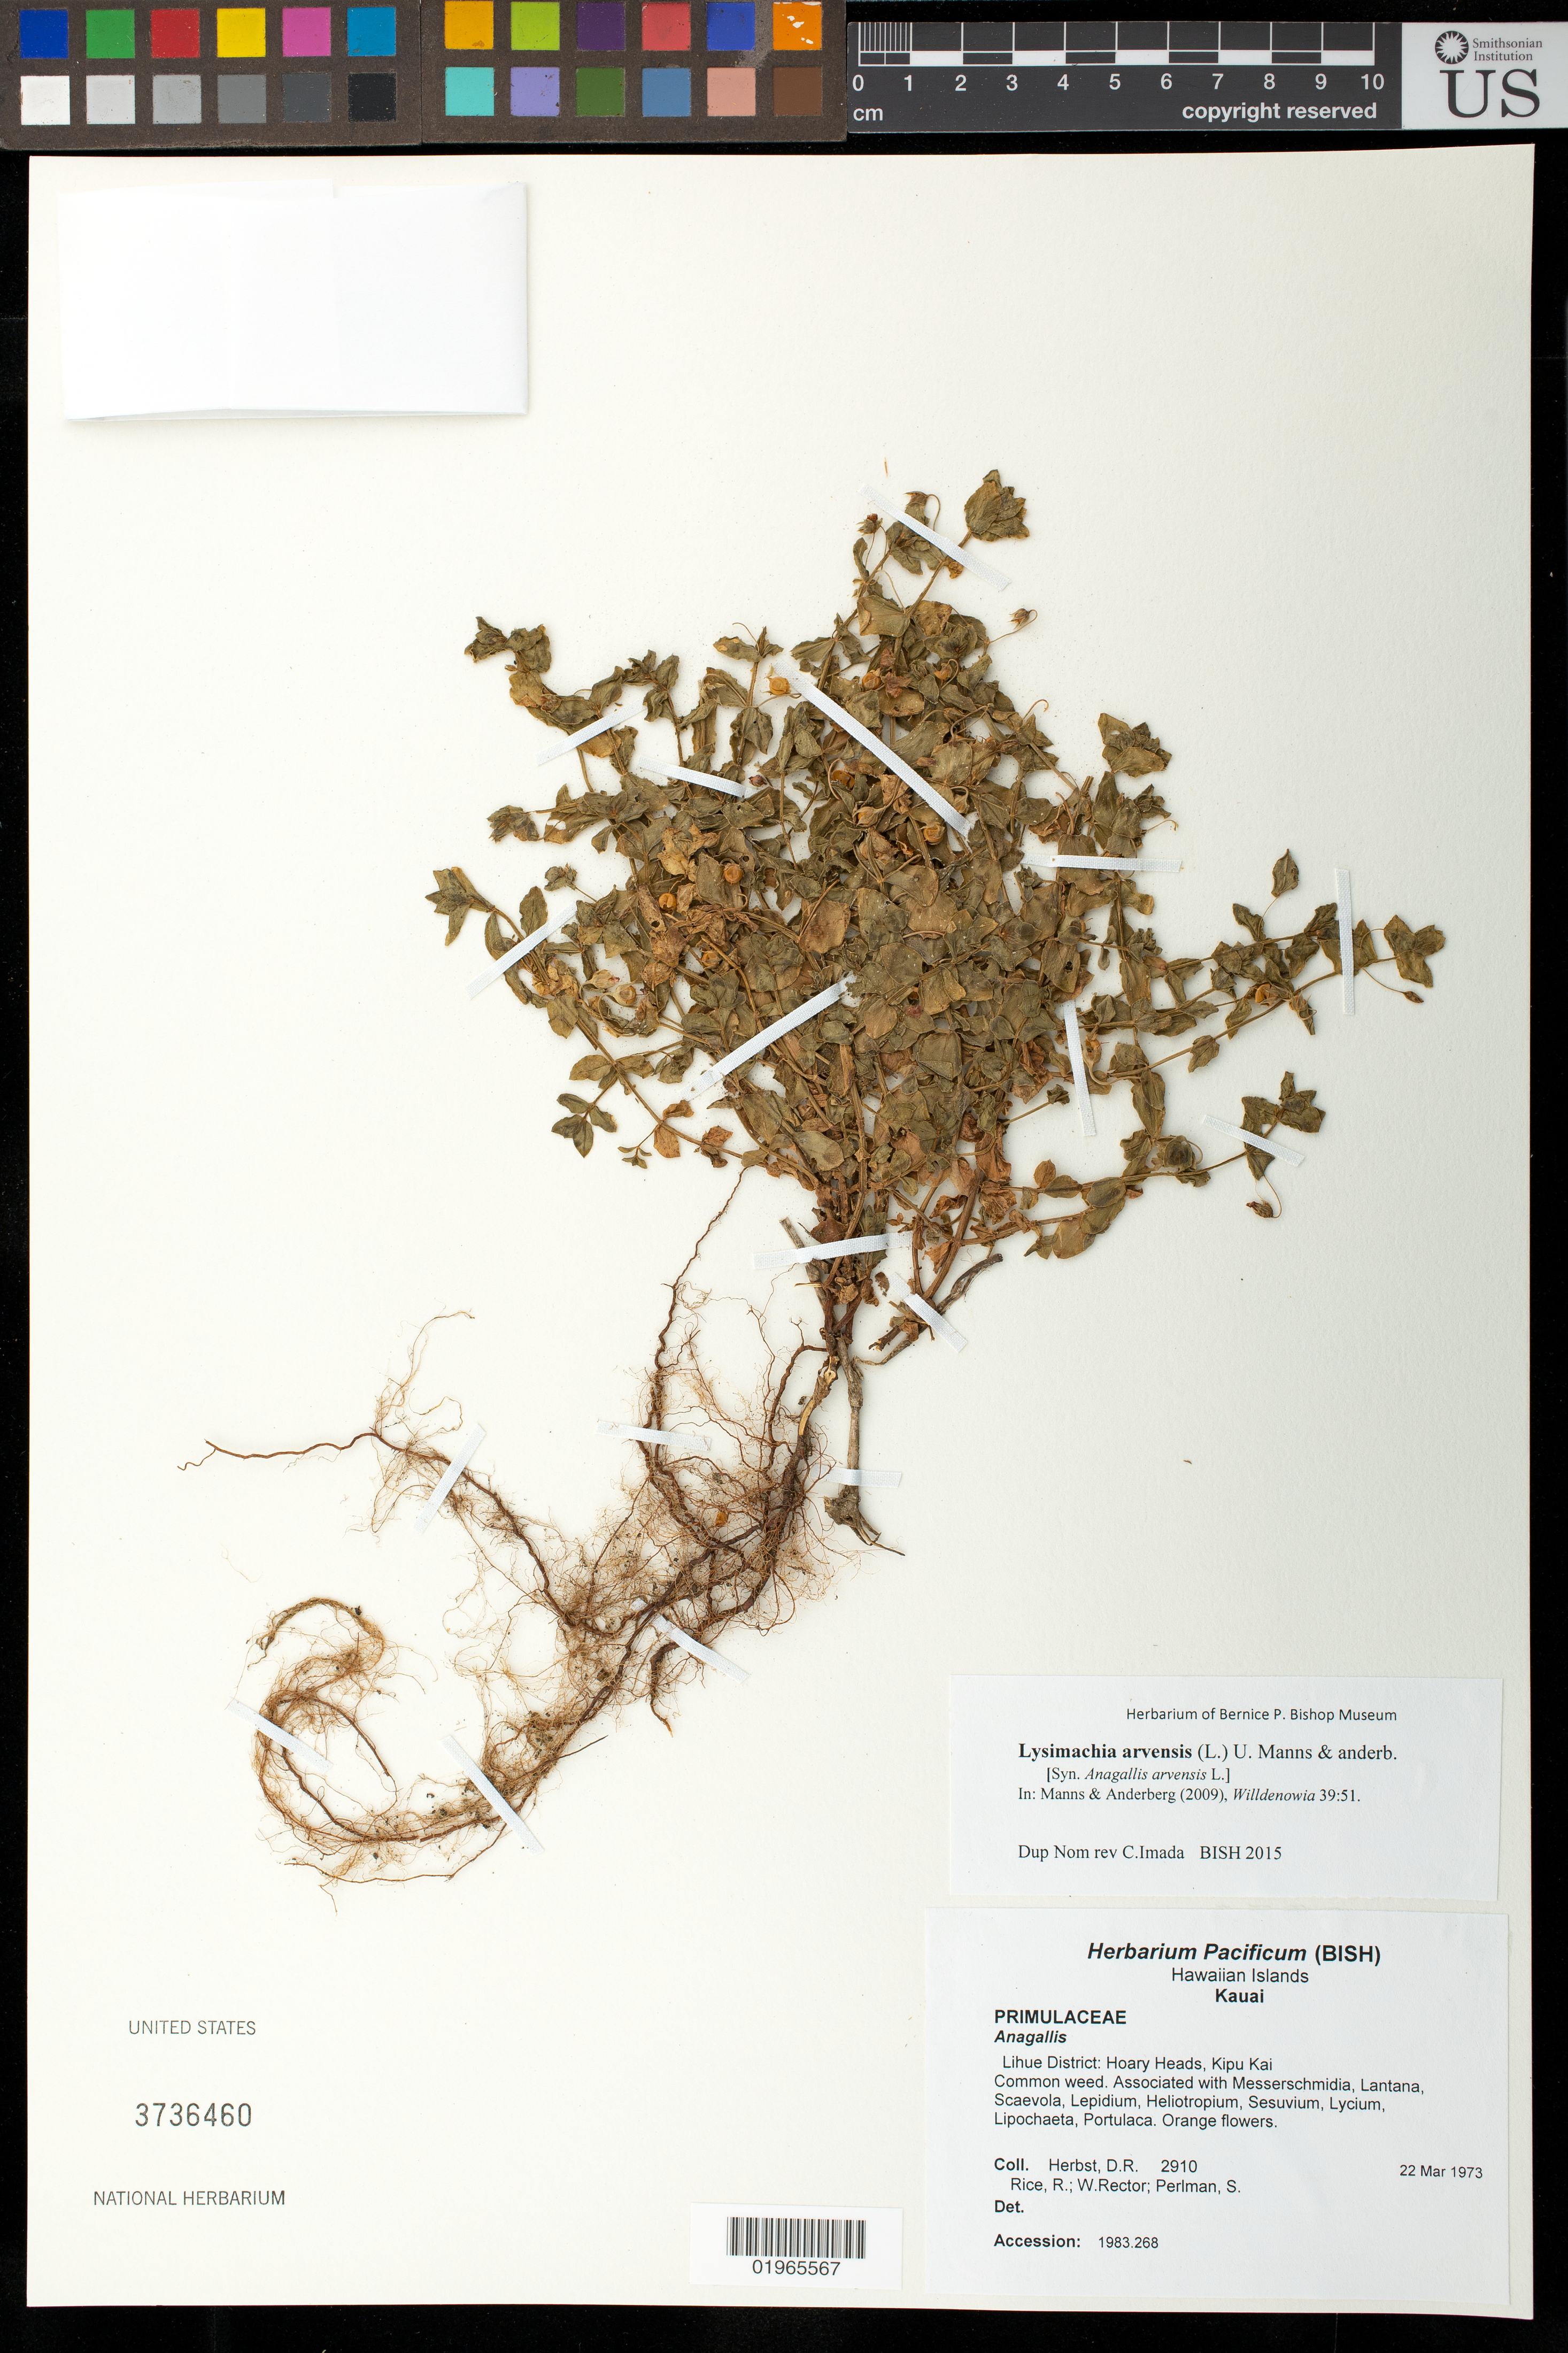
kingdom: Plantae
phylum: Tracheophyta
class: Magnoliopsida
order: Ericales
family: Primulaceae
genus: Lysimachia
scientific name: Lysimachia arvensis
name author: (L.) U. Manns & Anderb.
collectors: D. R. Herbst, R. Rice, W. Rector & S. P. Perlman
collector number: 2910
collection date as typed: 22 Mar 1973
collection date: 1973-03-22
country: United States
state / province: Hawaii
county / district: Kauai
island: Kaua'i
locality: Lihue District, Hoary Heads, Kipu Kai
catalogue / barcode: US 3736460